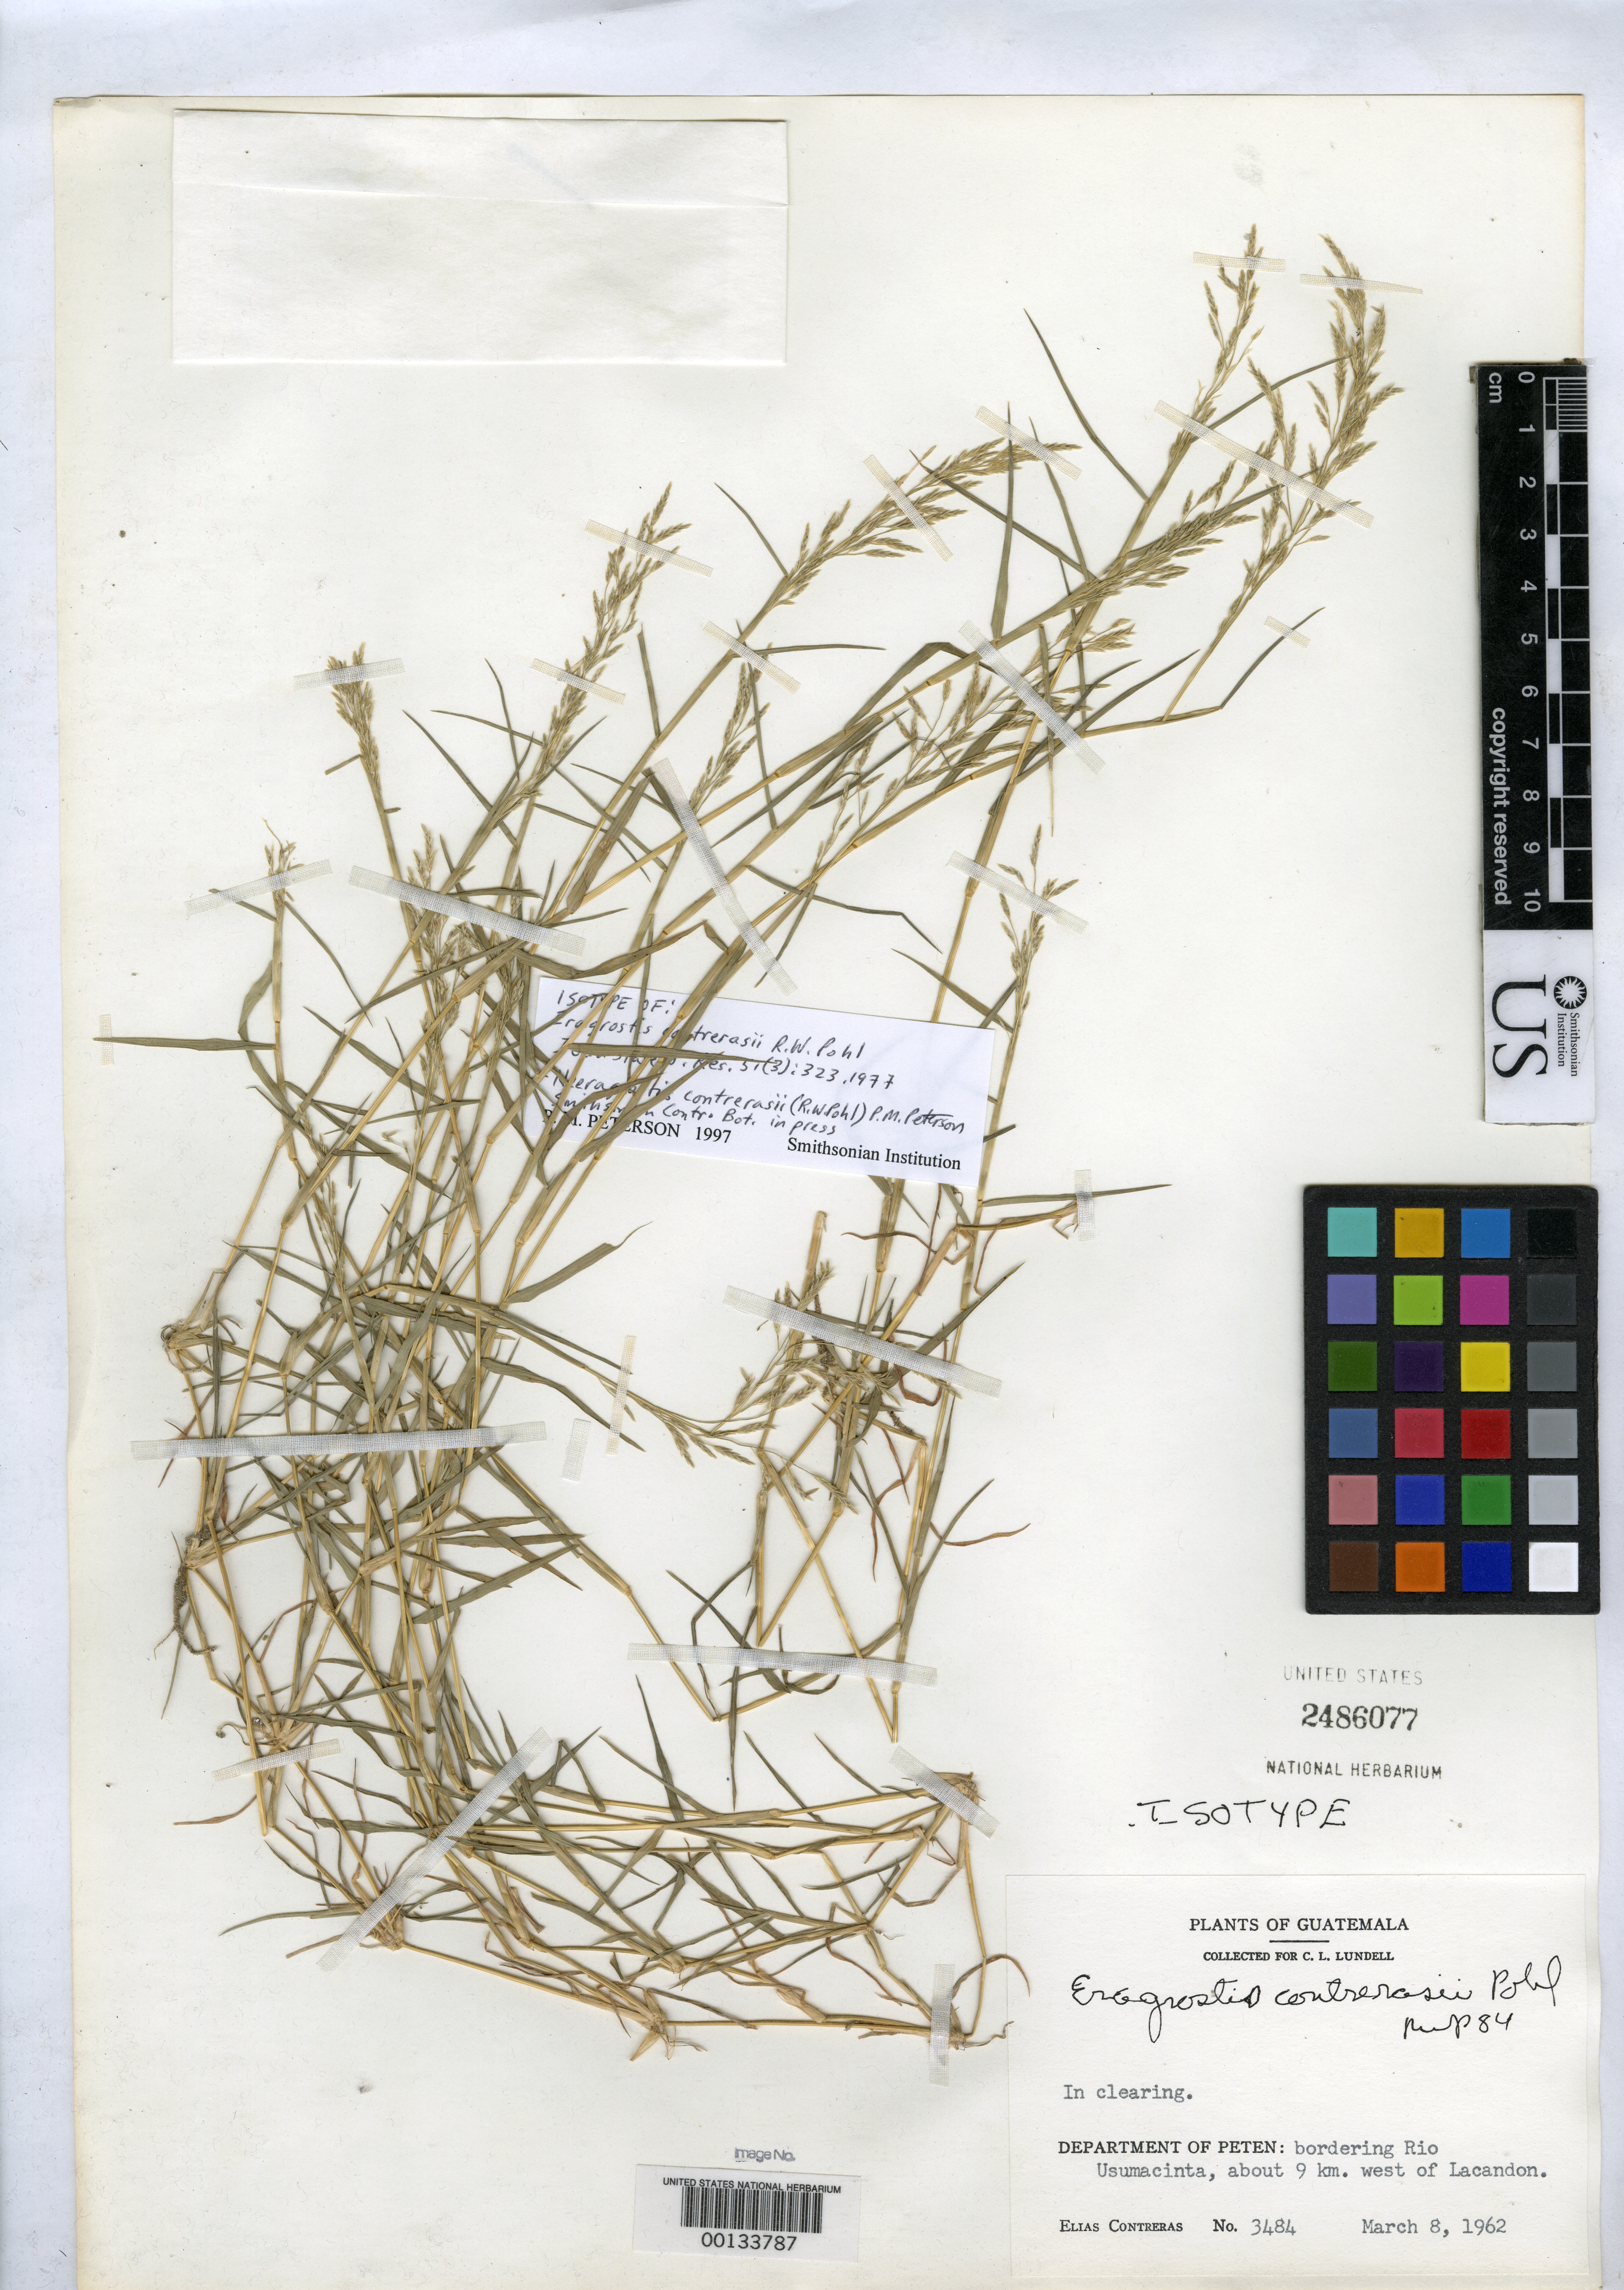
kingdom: Plantae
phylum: Tracheophyta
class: Liliopsida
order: Poales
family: Poaceae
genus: Eragrostis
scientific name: Eragrostis contrerasii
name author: R.W. Pohl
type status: Isotype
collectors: E. Contreras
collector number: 3484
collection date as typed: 08 Mar 1962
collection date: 1962-03-08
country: Guatemala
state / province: El Petén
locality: Bordering Rio Usumacinta, about 9 km W of Lacandon.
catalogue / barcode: US 2486077